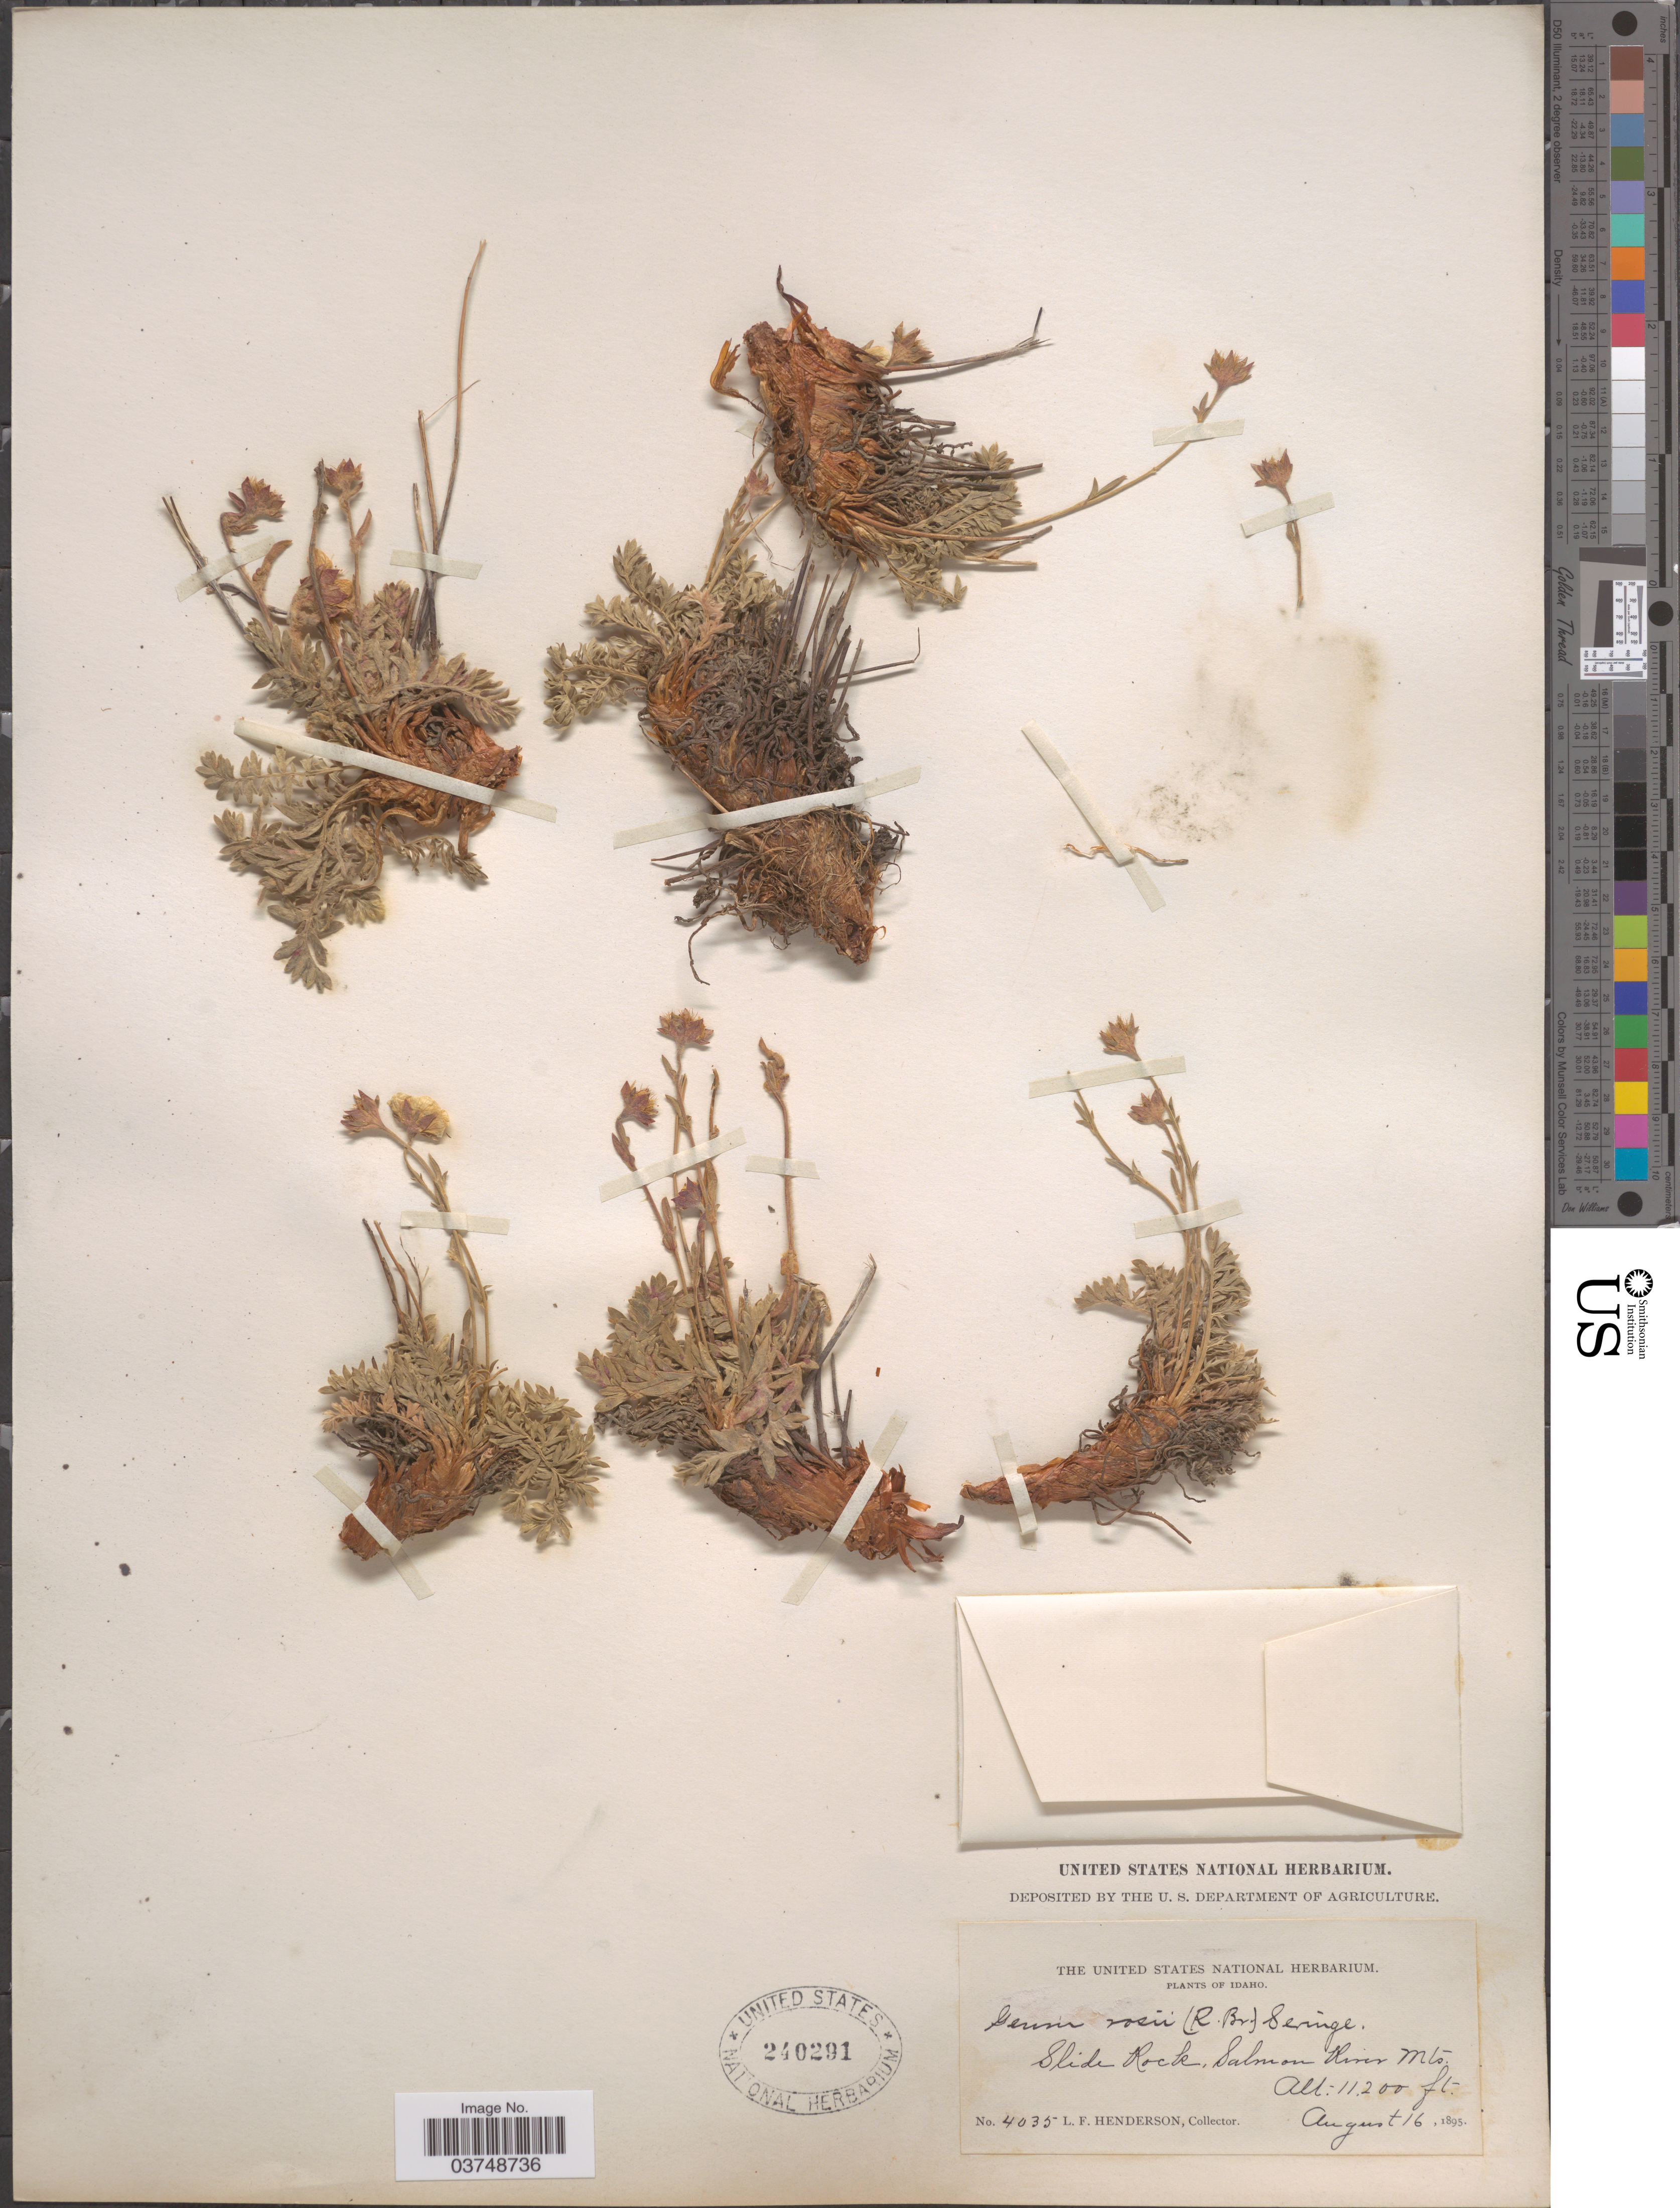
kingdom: Plantae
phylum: Tracheophyta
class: Magnoliopsida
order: Rosales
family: Rosaceae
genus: Geum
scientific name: Geum rossii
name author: (R. Br.) Ser.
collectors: L. Henderson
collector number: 4035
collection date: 1895-08-16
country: United States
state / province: Idaho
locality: Slide Rock, Salmon River Mts.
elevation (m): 3414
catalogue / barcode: US 240291